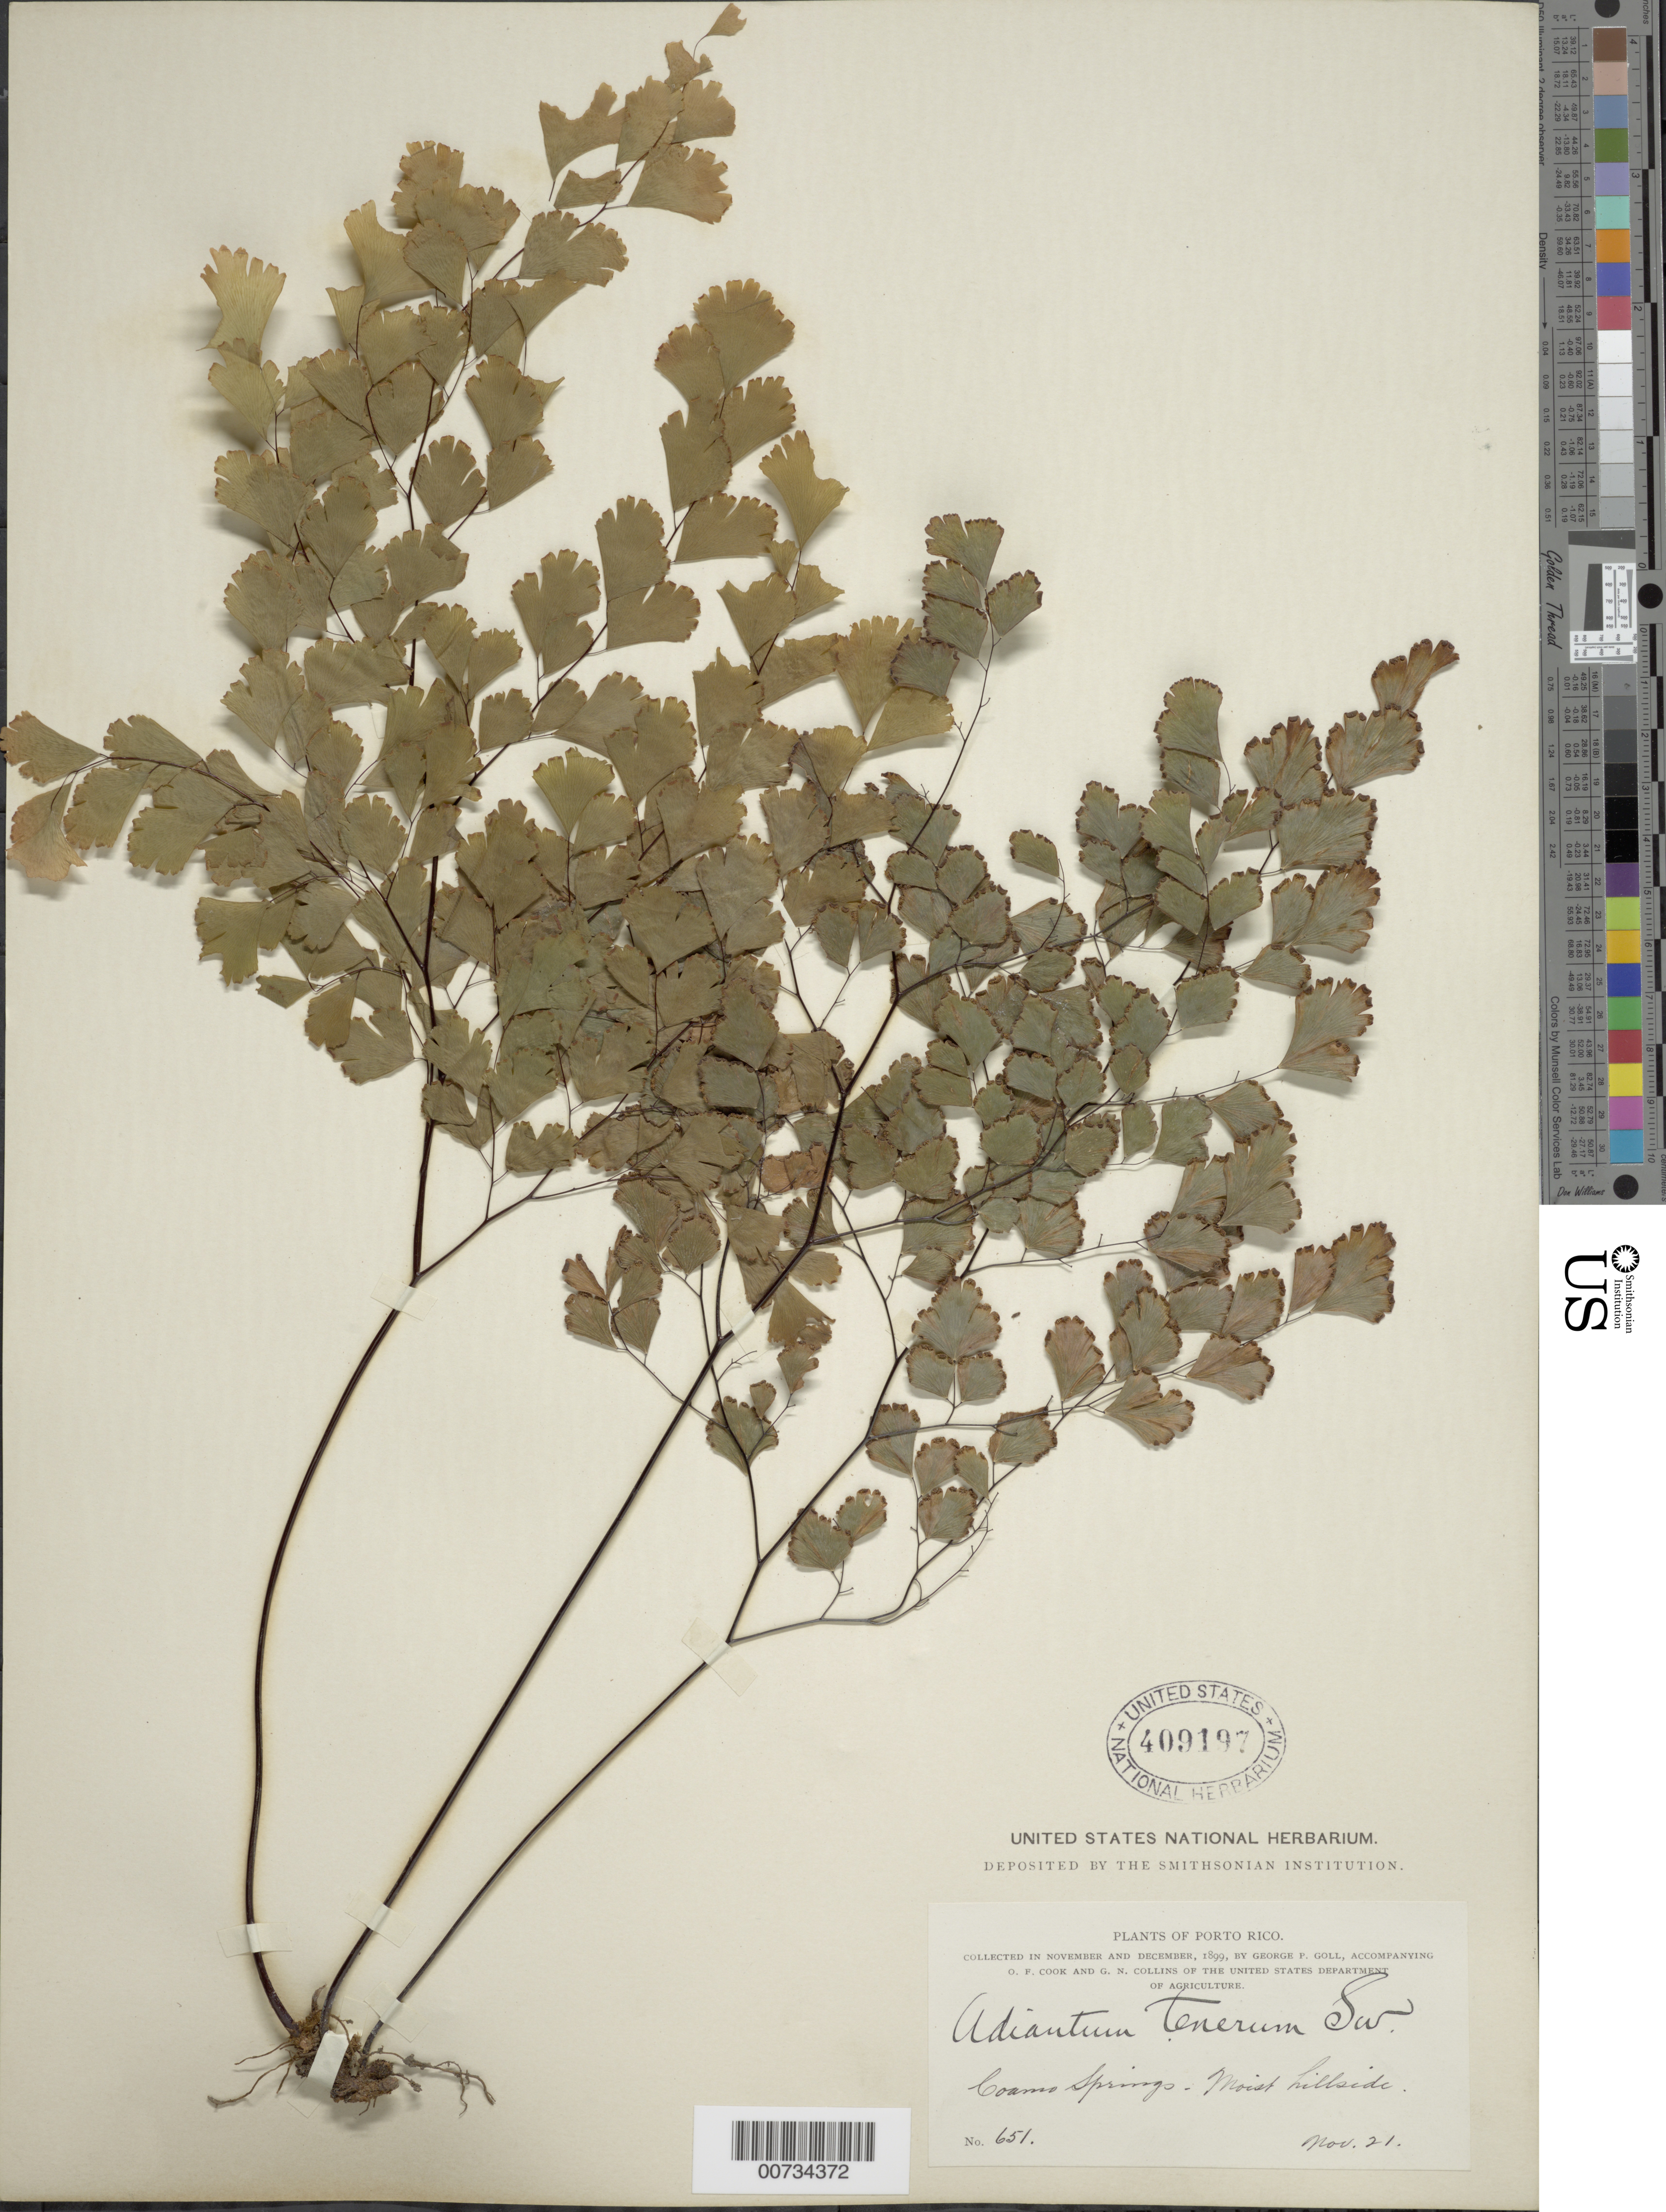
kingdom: Plantae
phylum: Tracheophyta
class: Polypodiopsida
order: Polypodiales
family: Pteridaceae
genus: Adiantum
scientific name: Adiantum tenerum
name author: Sw.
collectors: G. Goll, O. F. Cook & G. N. Collins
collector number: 651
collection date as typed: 21 Nov 1899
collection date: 1899-11-21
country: Puerto Rico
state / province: Coamo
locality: Coamo Springs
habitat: Moist hillside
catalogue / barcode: US 409197